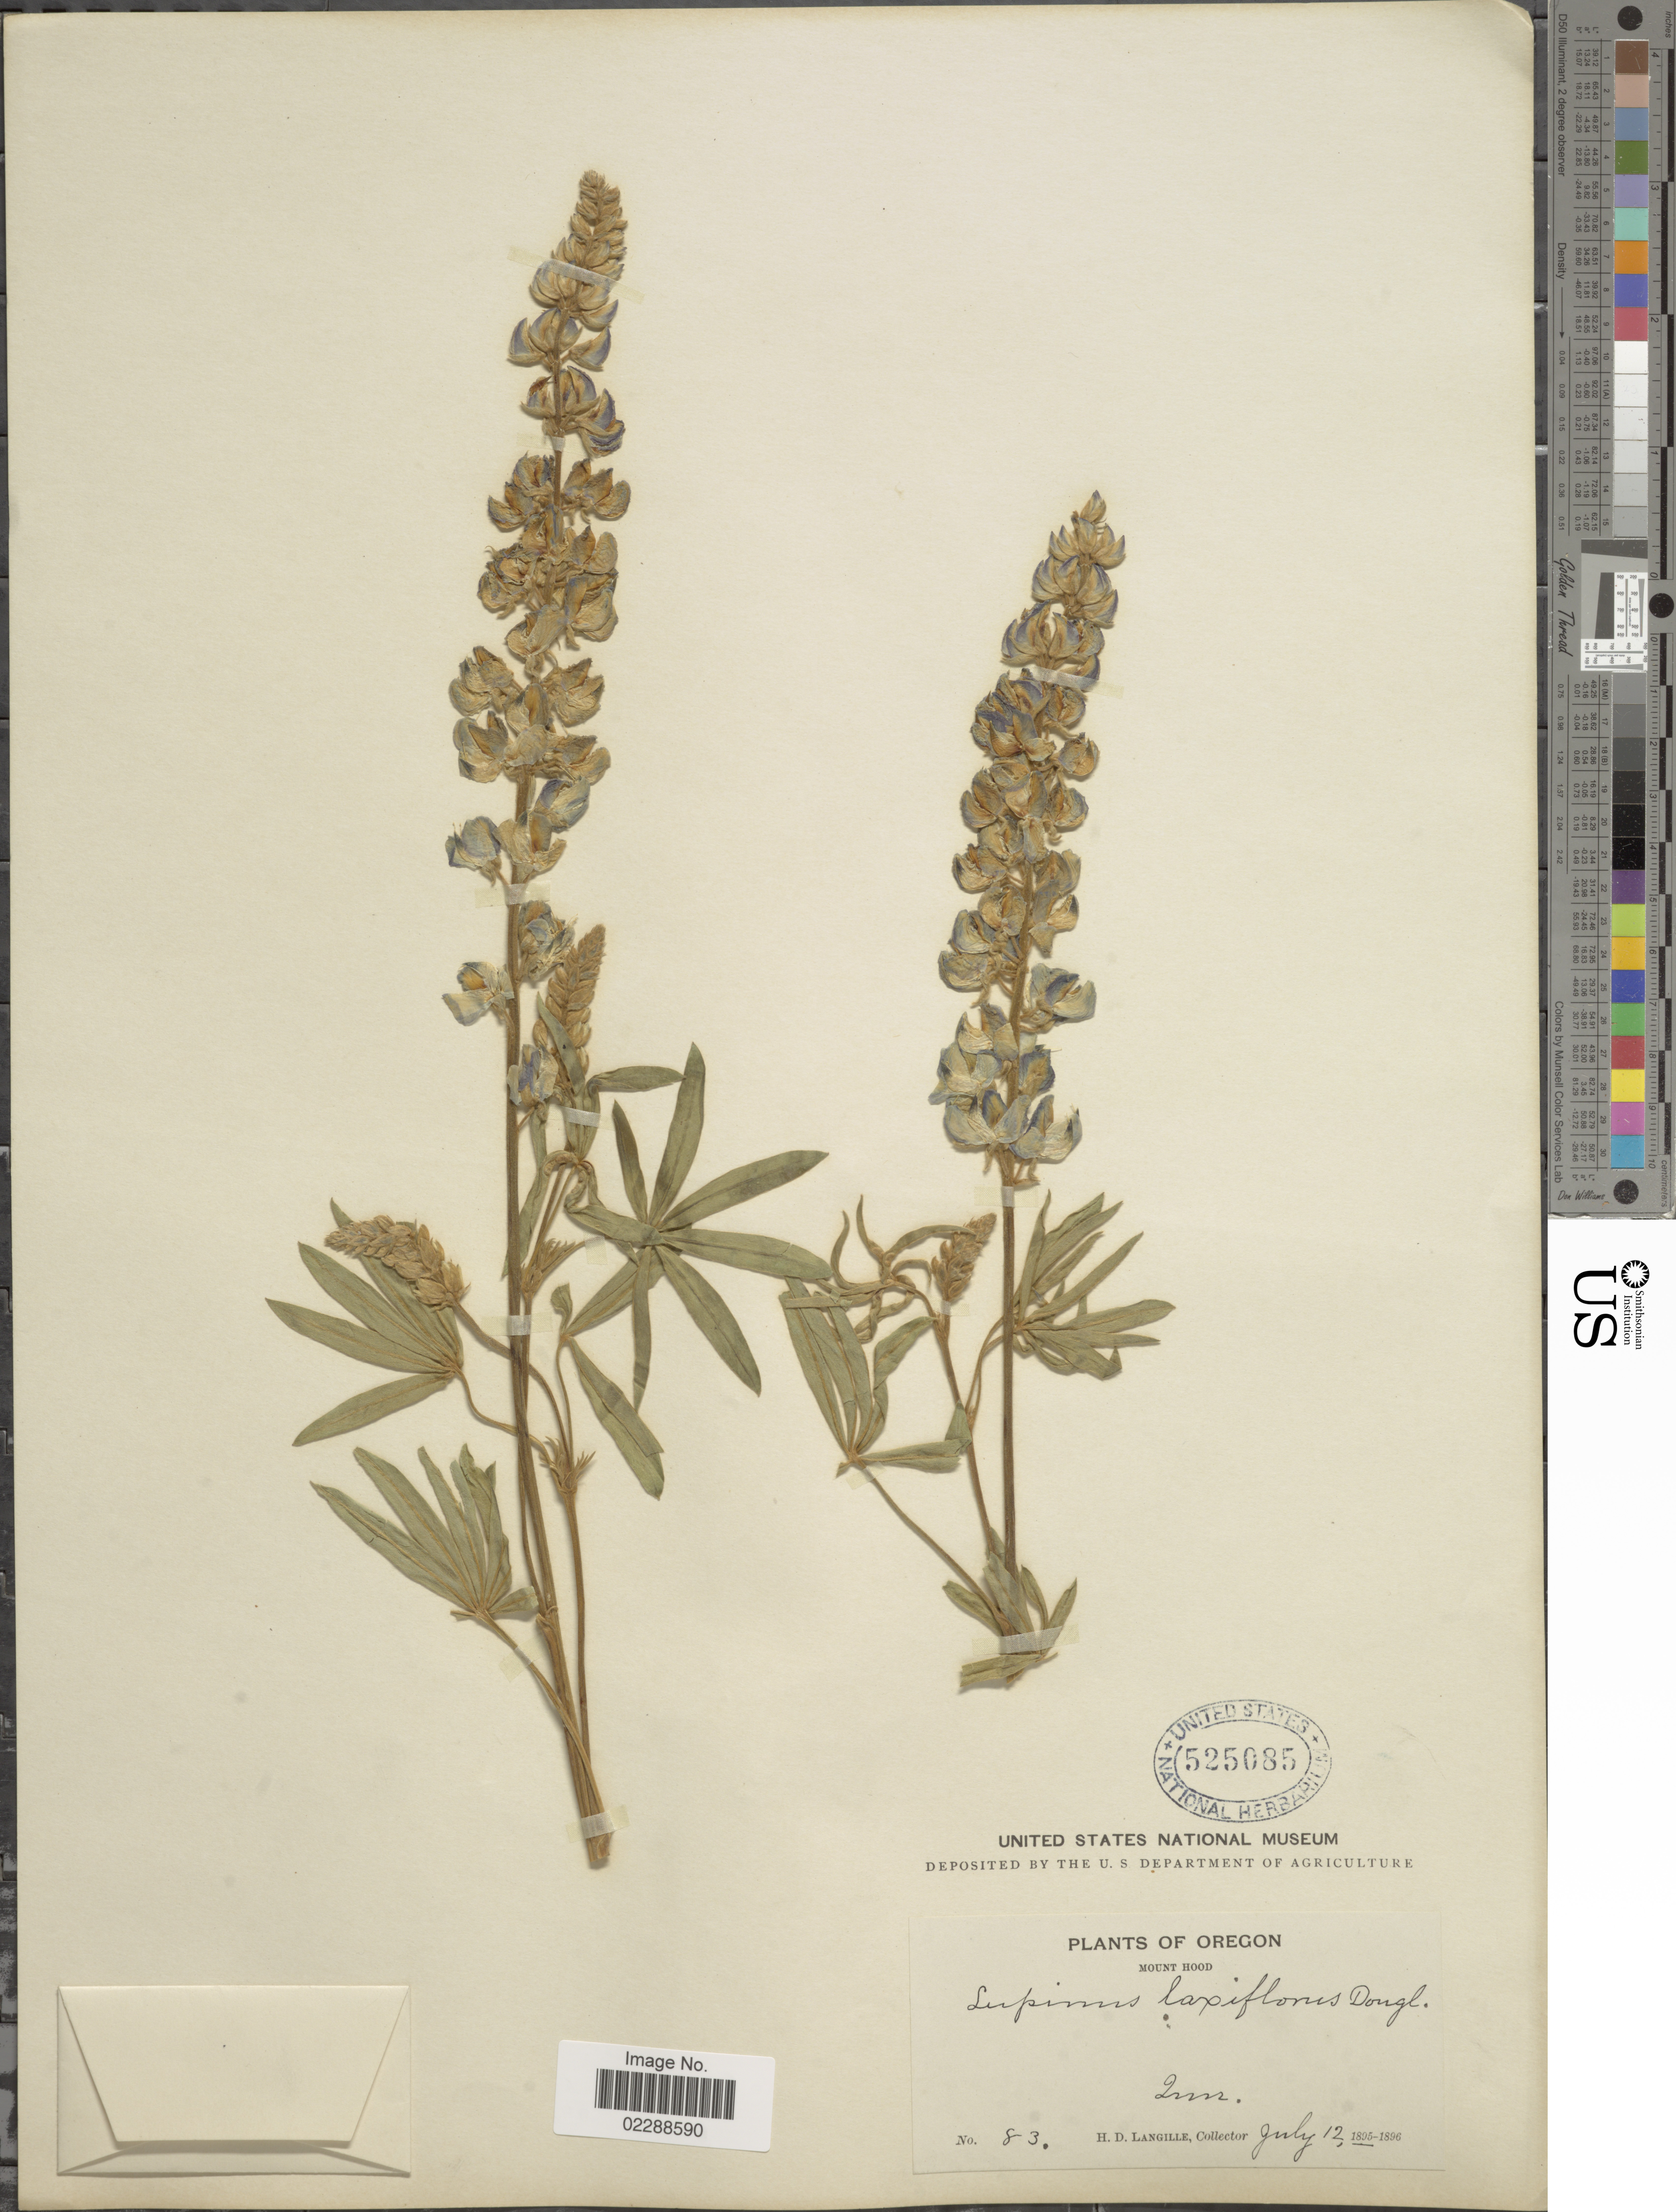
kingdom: Plantae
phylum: Tracheophyta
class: Magnoliopsida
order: Fabales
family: Fabaceae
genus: Lupinus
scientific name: Lupinus sp.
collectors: H. Langille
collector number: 83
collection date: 1895-07-12/1896-07-12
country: United States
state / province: Oregon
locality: Mount Hood, Inn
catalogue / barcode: US 525085